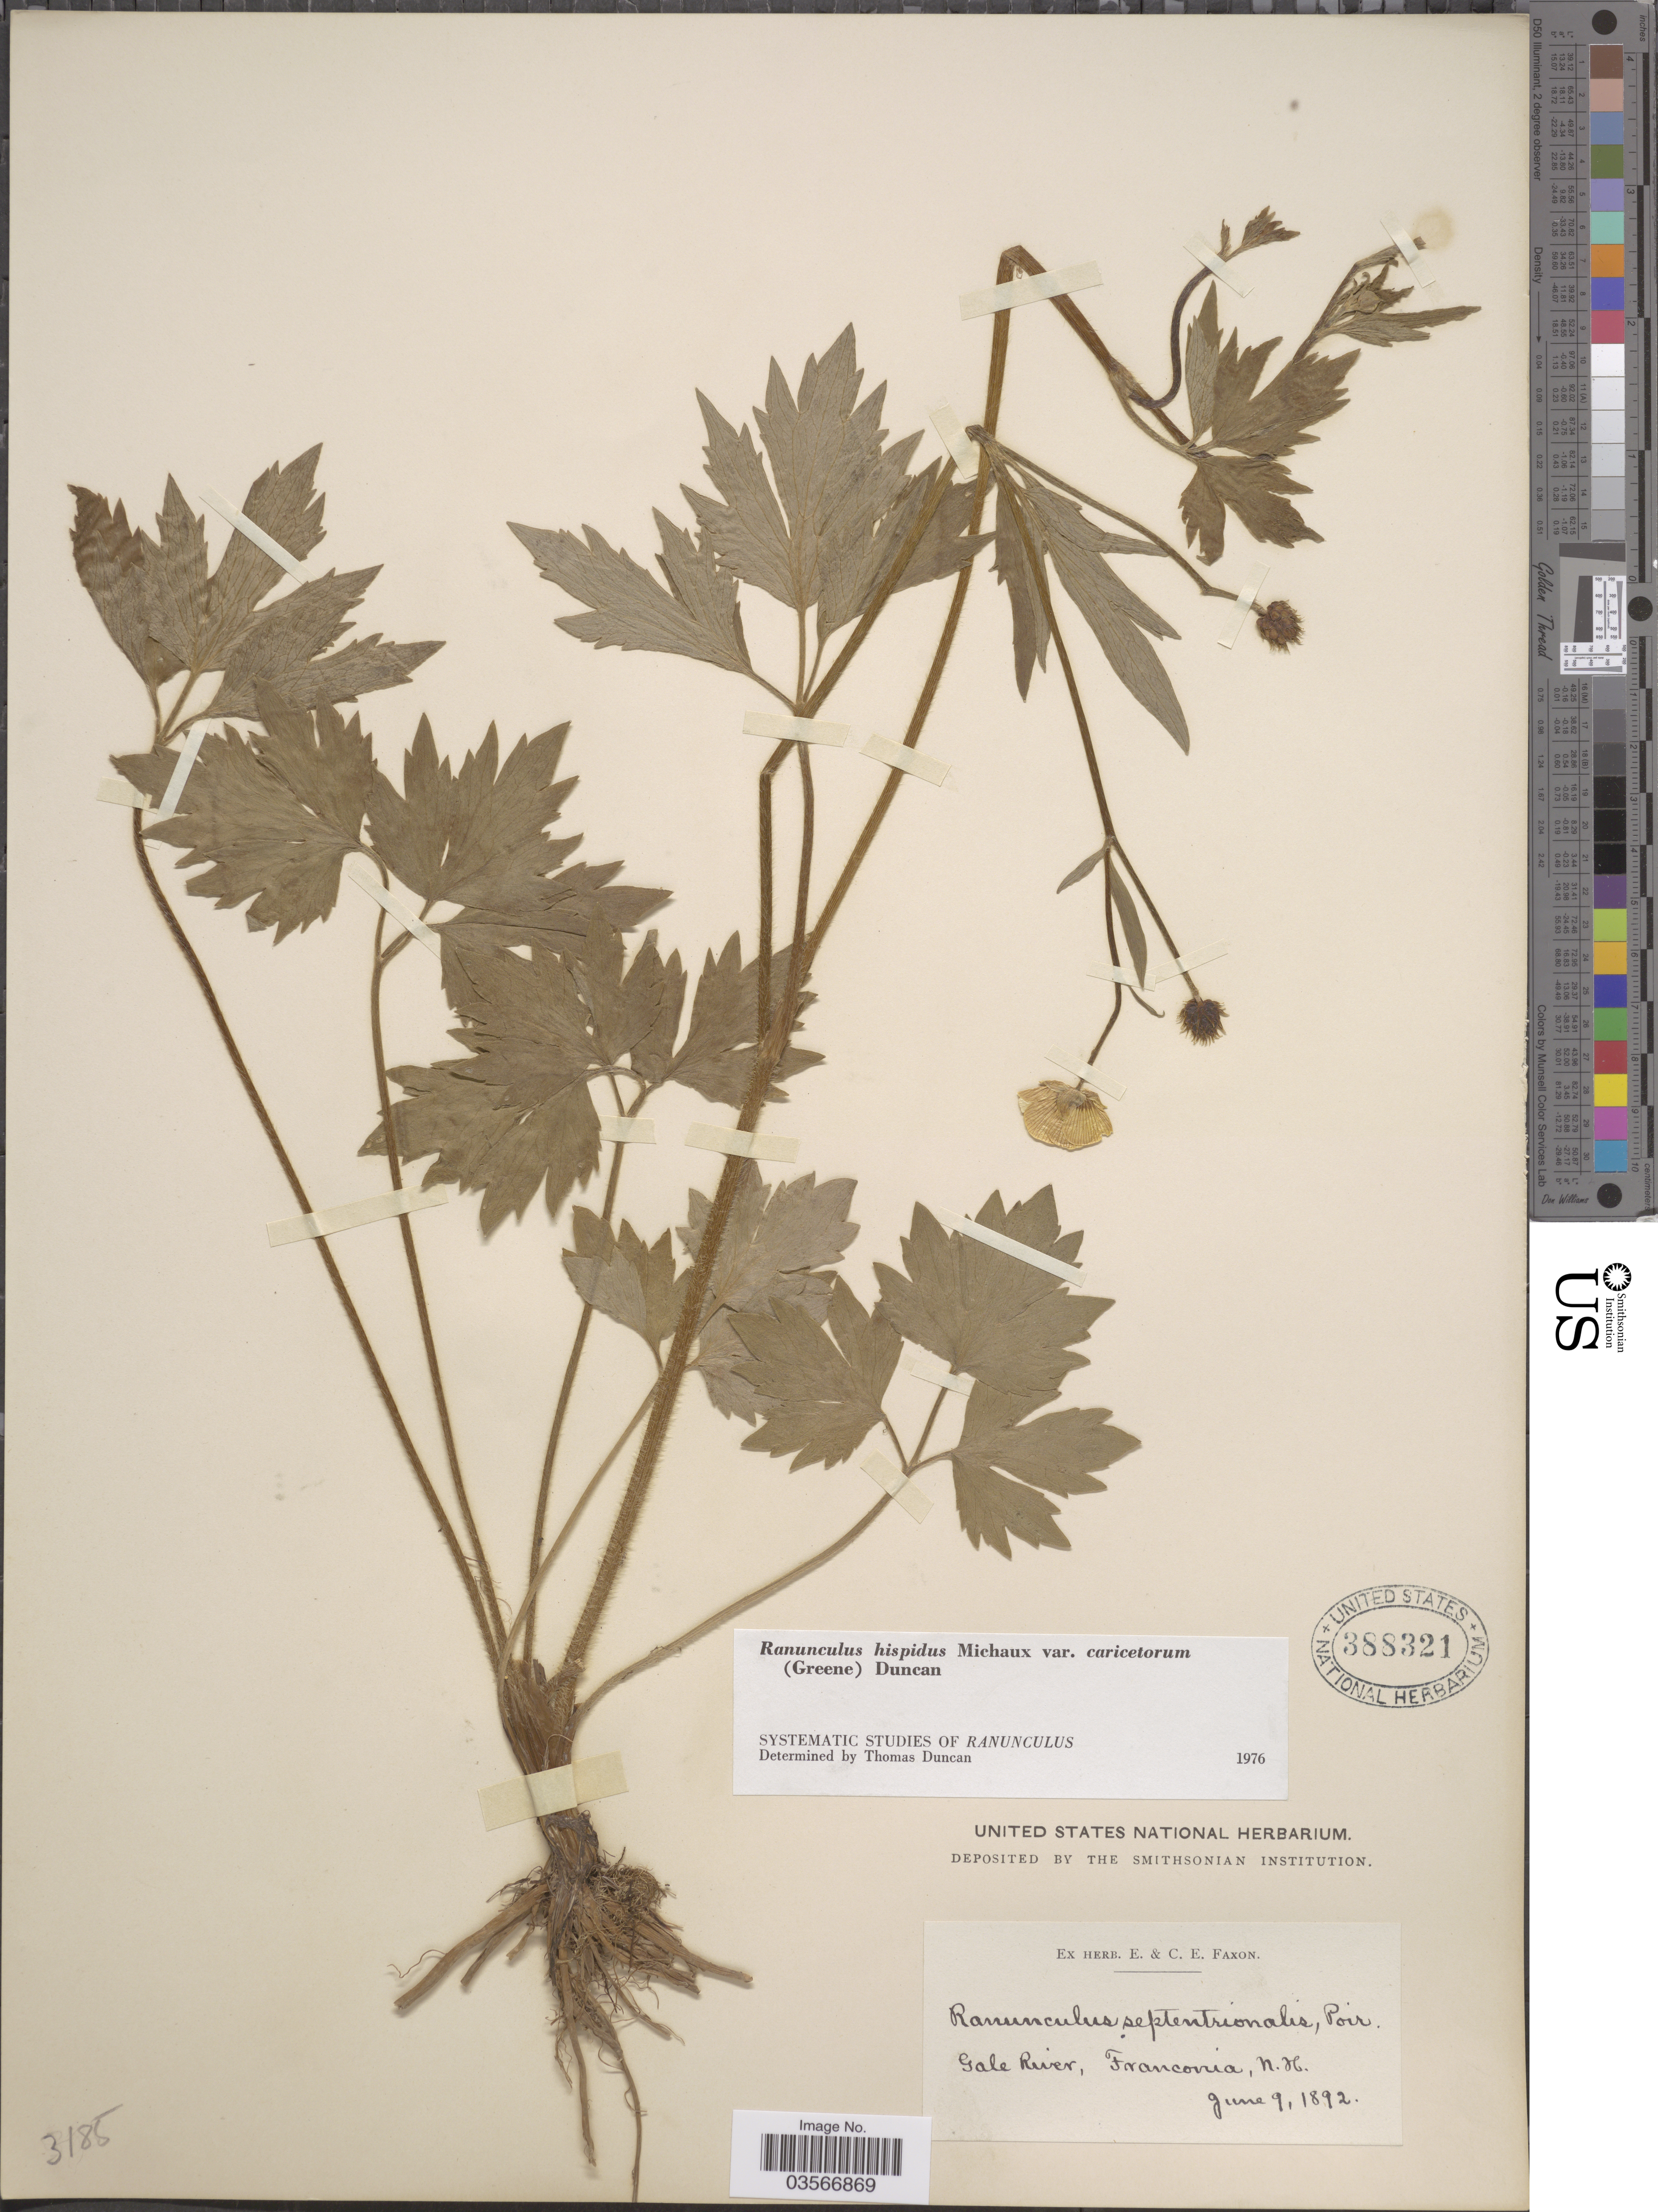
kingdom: Plantae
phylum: Tracheophyta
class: Magnoliopsida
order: Ranunculales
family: Ranunculaceae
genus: Ranunculus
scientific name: Ranunculus hispidus var. caricetorum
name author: Michx.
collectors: ex herb. E. & C.E. Faxon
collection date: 1892-06-09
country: United States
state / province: New Hampshire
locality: Gale River, Franconia.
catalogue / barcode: US 388321